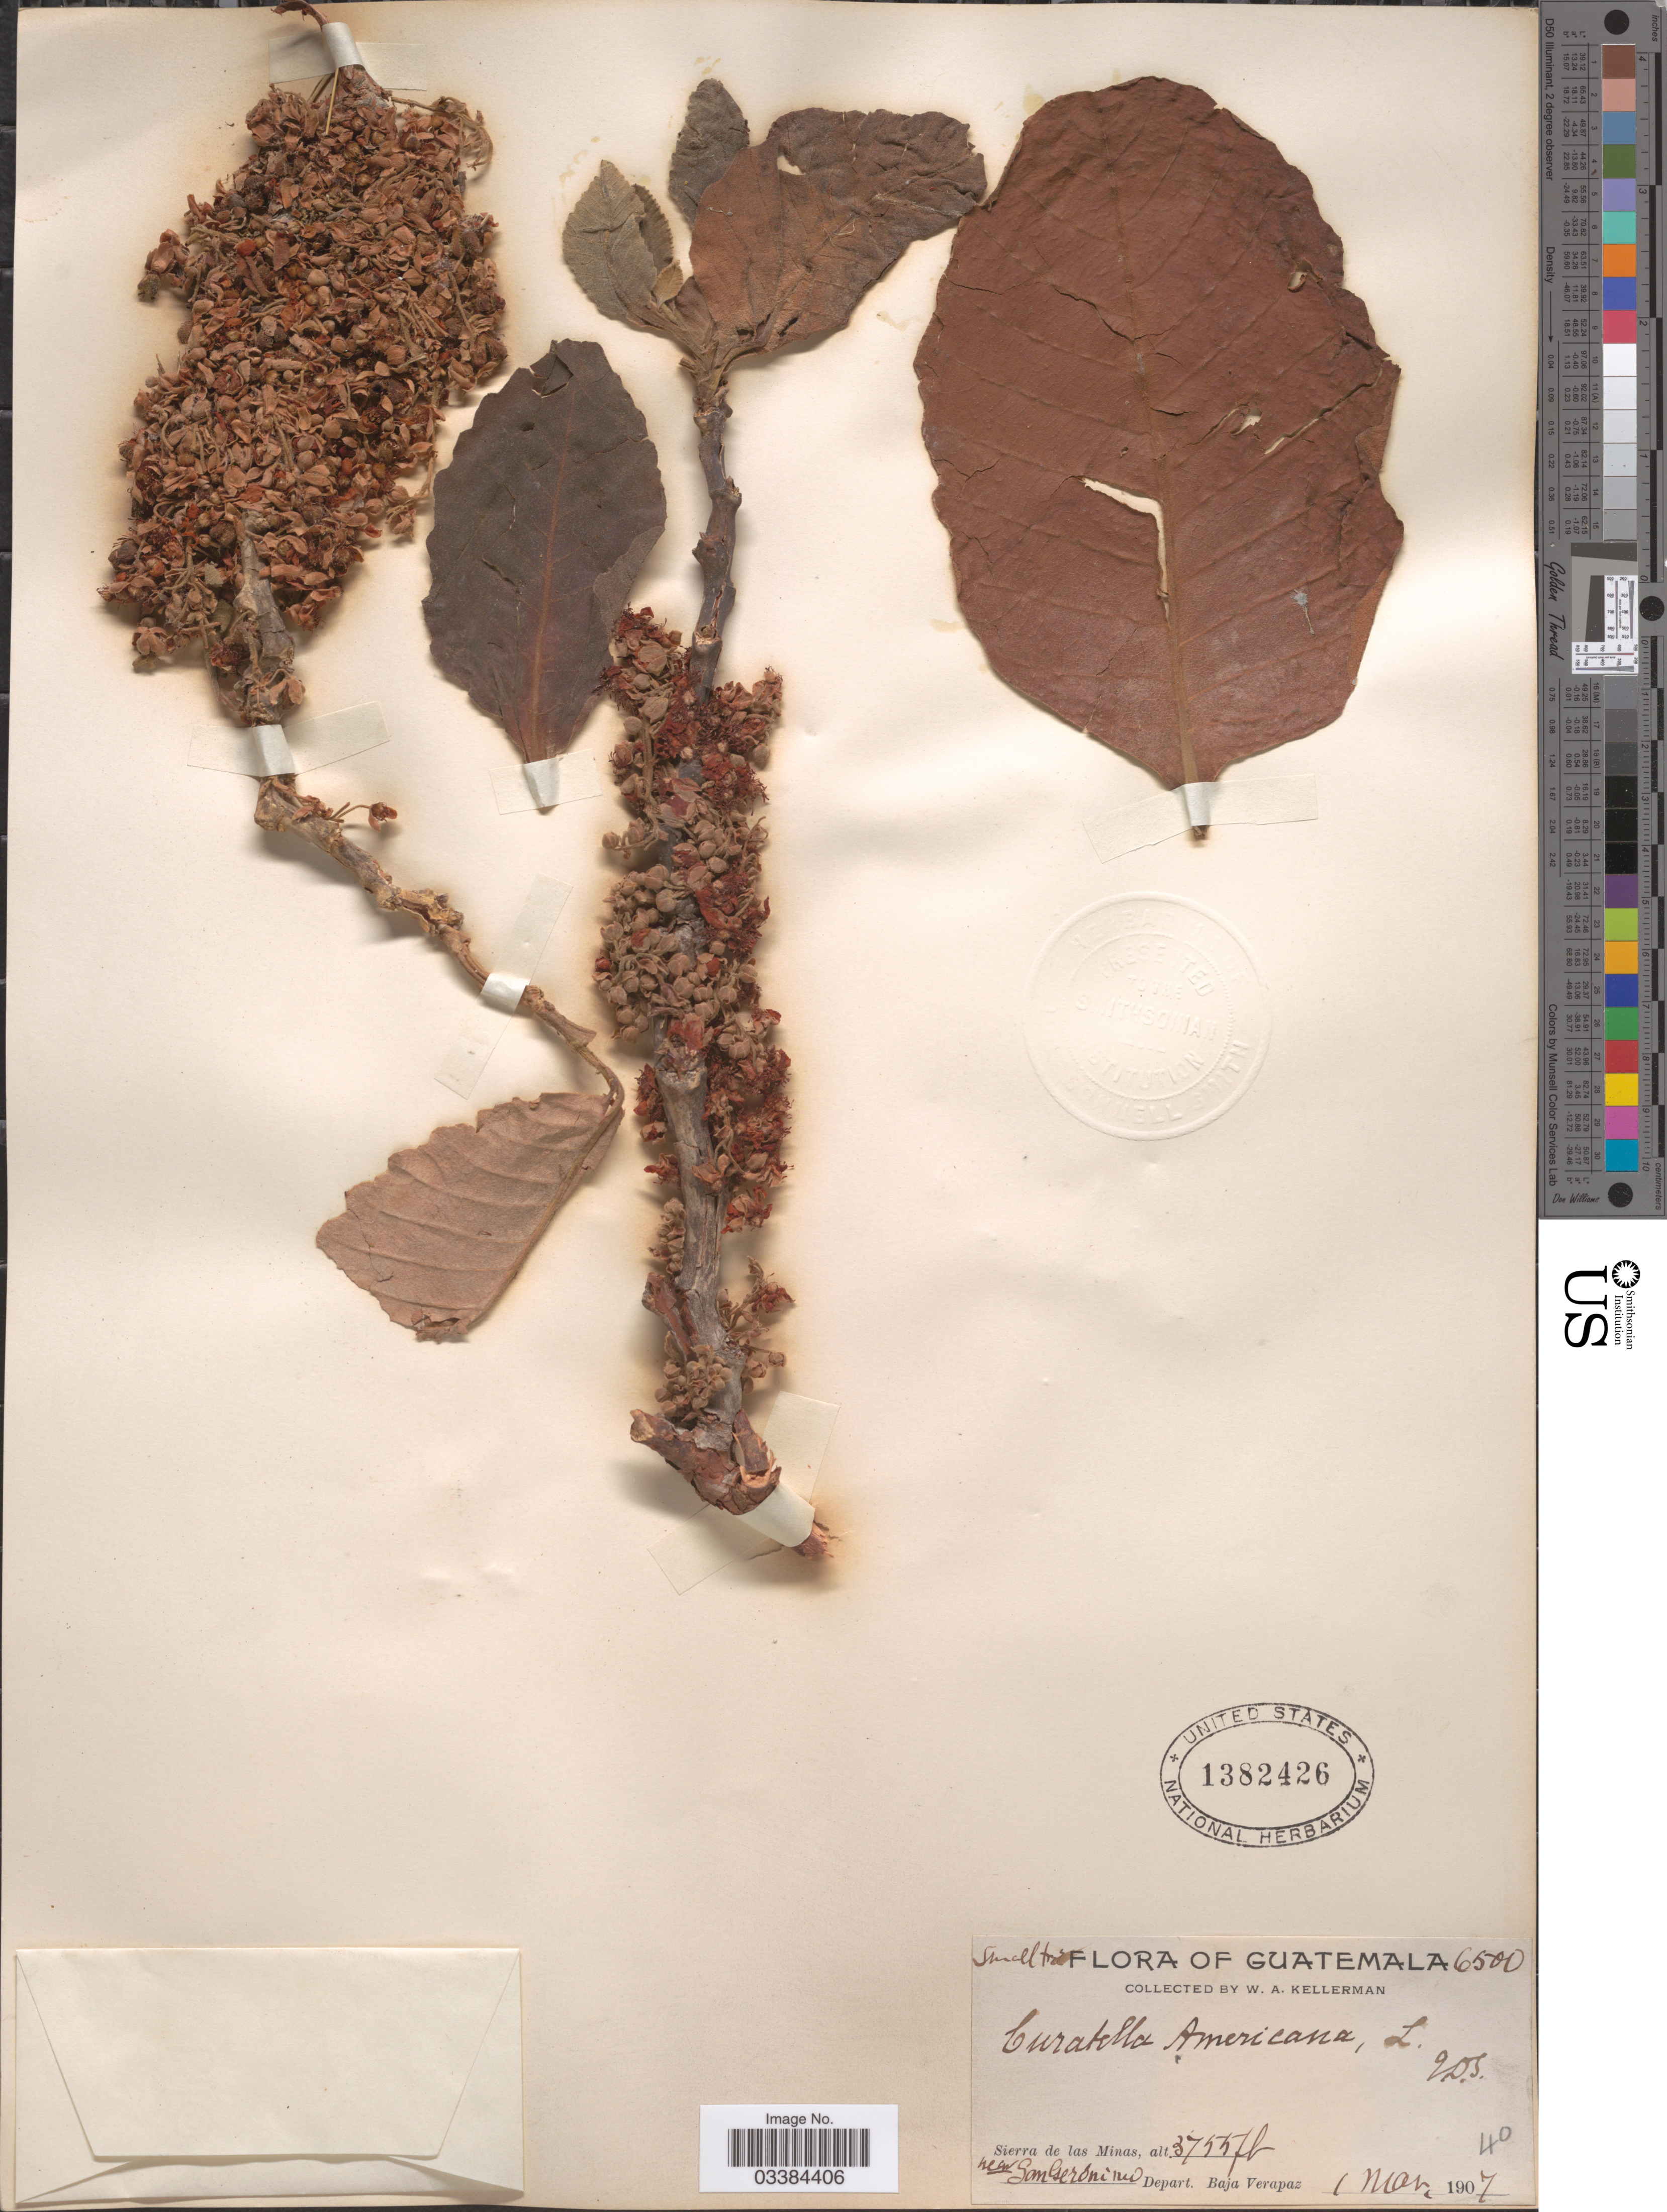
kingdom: Plantae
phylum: Tracheophyta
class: Magnoliopsida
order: Dilleniales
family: Dilleniaceae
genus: Curatella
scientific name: Curatella americana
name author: L.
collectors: W. Kellerman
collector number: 6500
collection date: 1907-03-01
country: Guatemala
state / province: Baja Verapaz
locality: Sierra de las Minas, near San Geronimo, Depart. Baja Verapaz.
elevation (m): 1145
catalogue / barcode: US 1382426